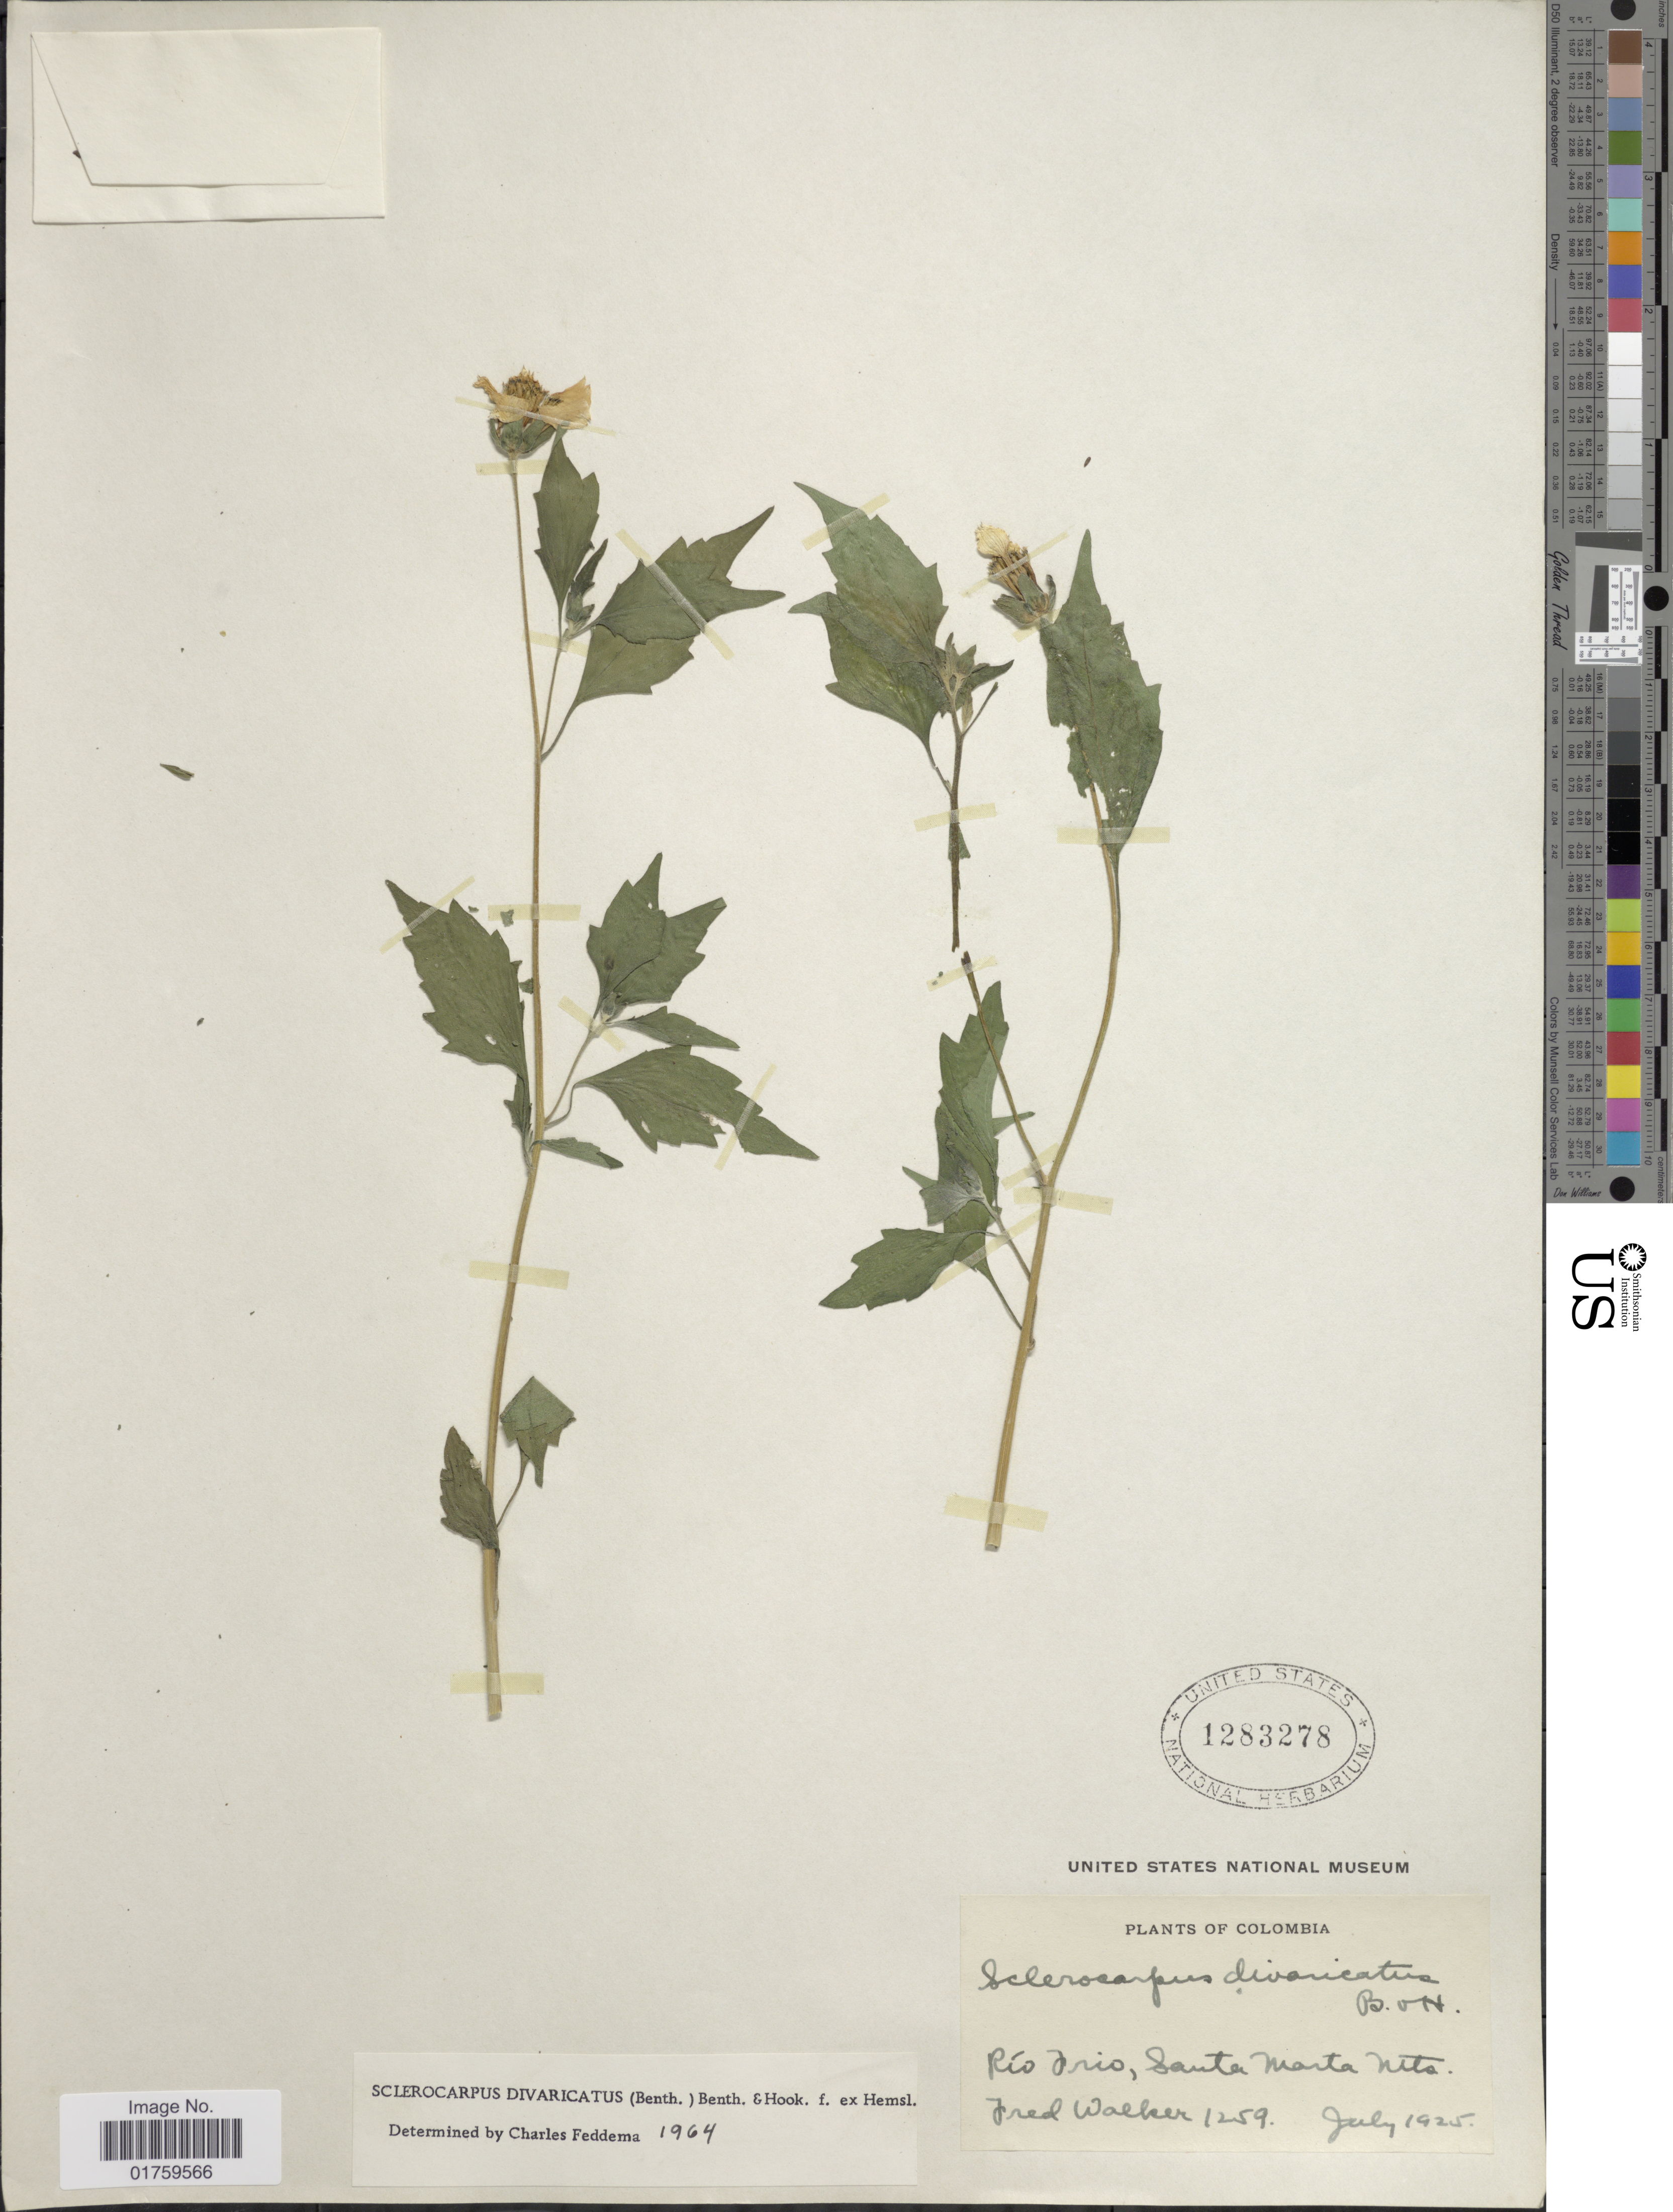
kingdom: Plantae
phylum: Tracheophyta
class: Magnoliopsida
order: Asterales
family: Asteraceae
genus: Sclerocarpus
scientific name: Sclerocarpus divaricatus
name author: (Benth.) Benth. & Hook. f. ex Hemsl.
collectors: F. Walker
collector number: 1259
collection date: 1925-07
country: Colombia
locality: Rio Frio, Santa Marta Mts.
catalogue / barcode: US 1283278